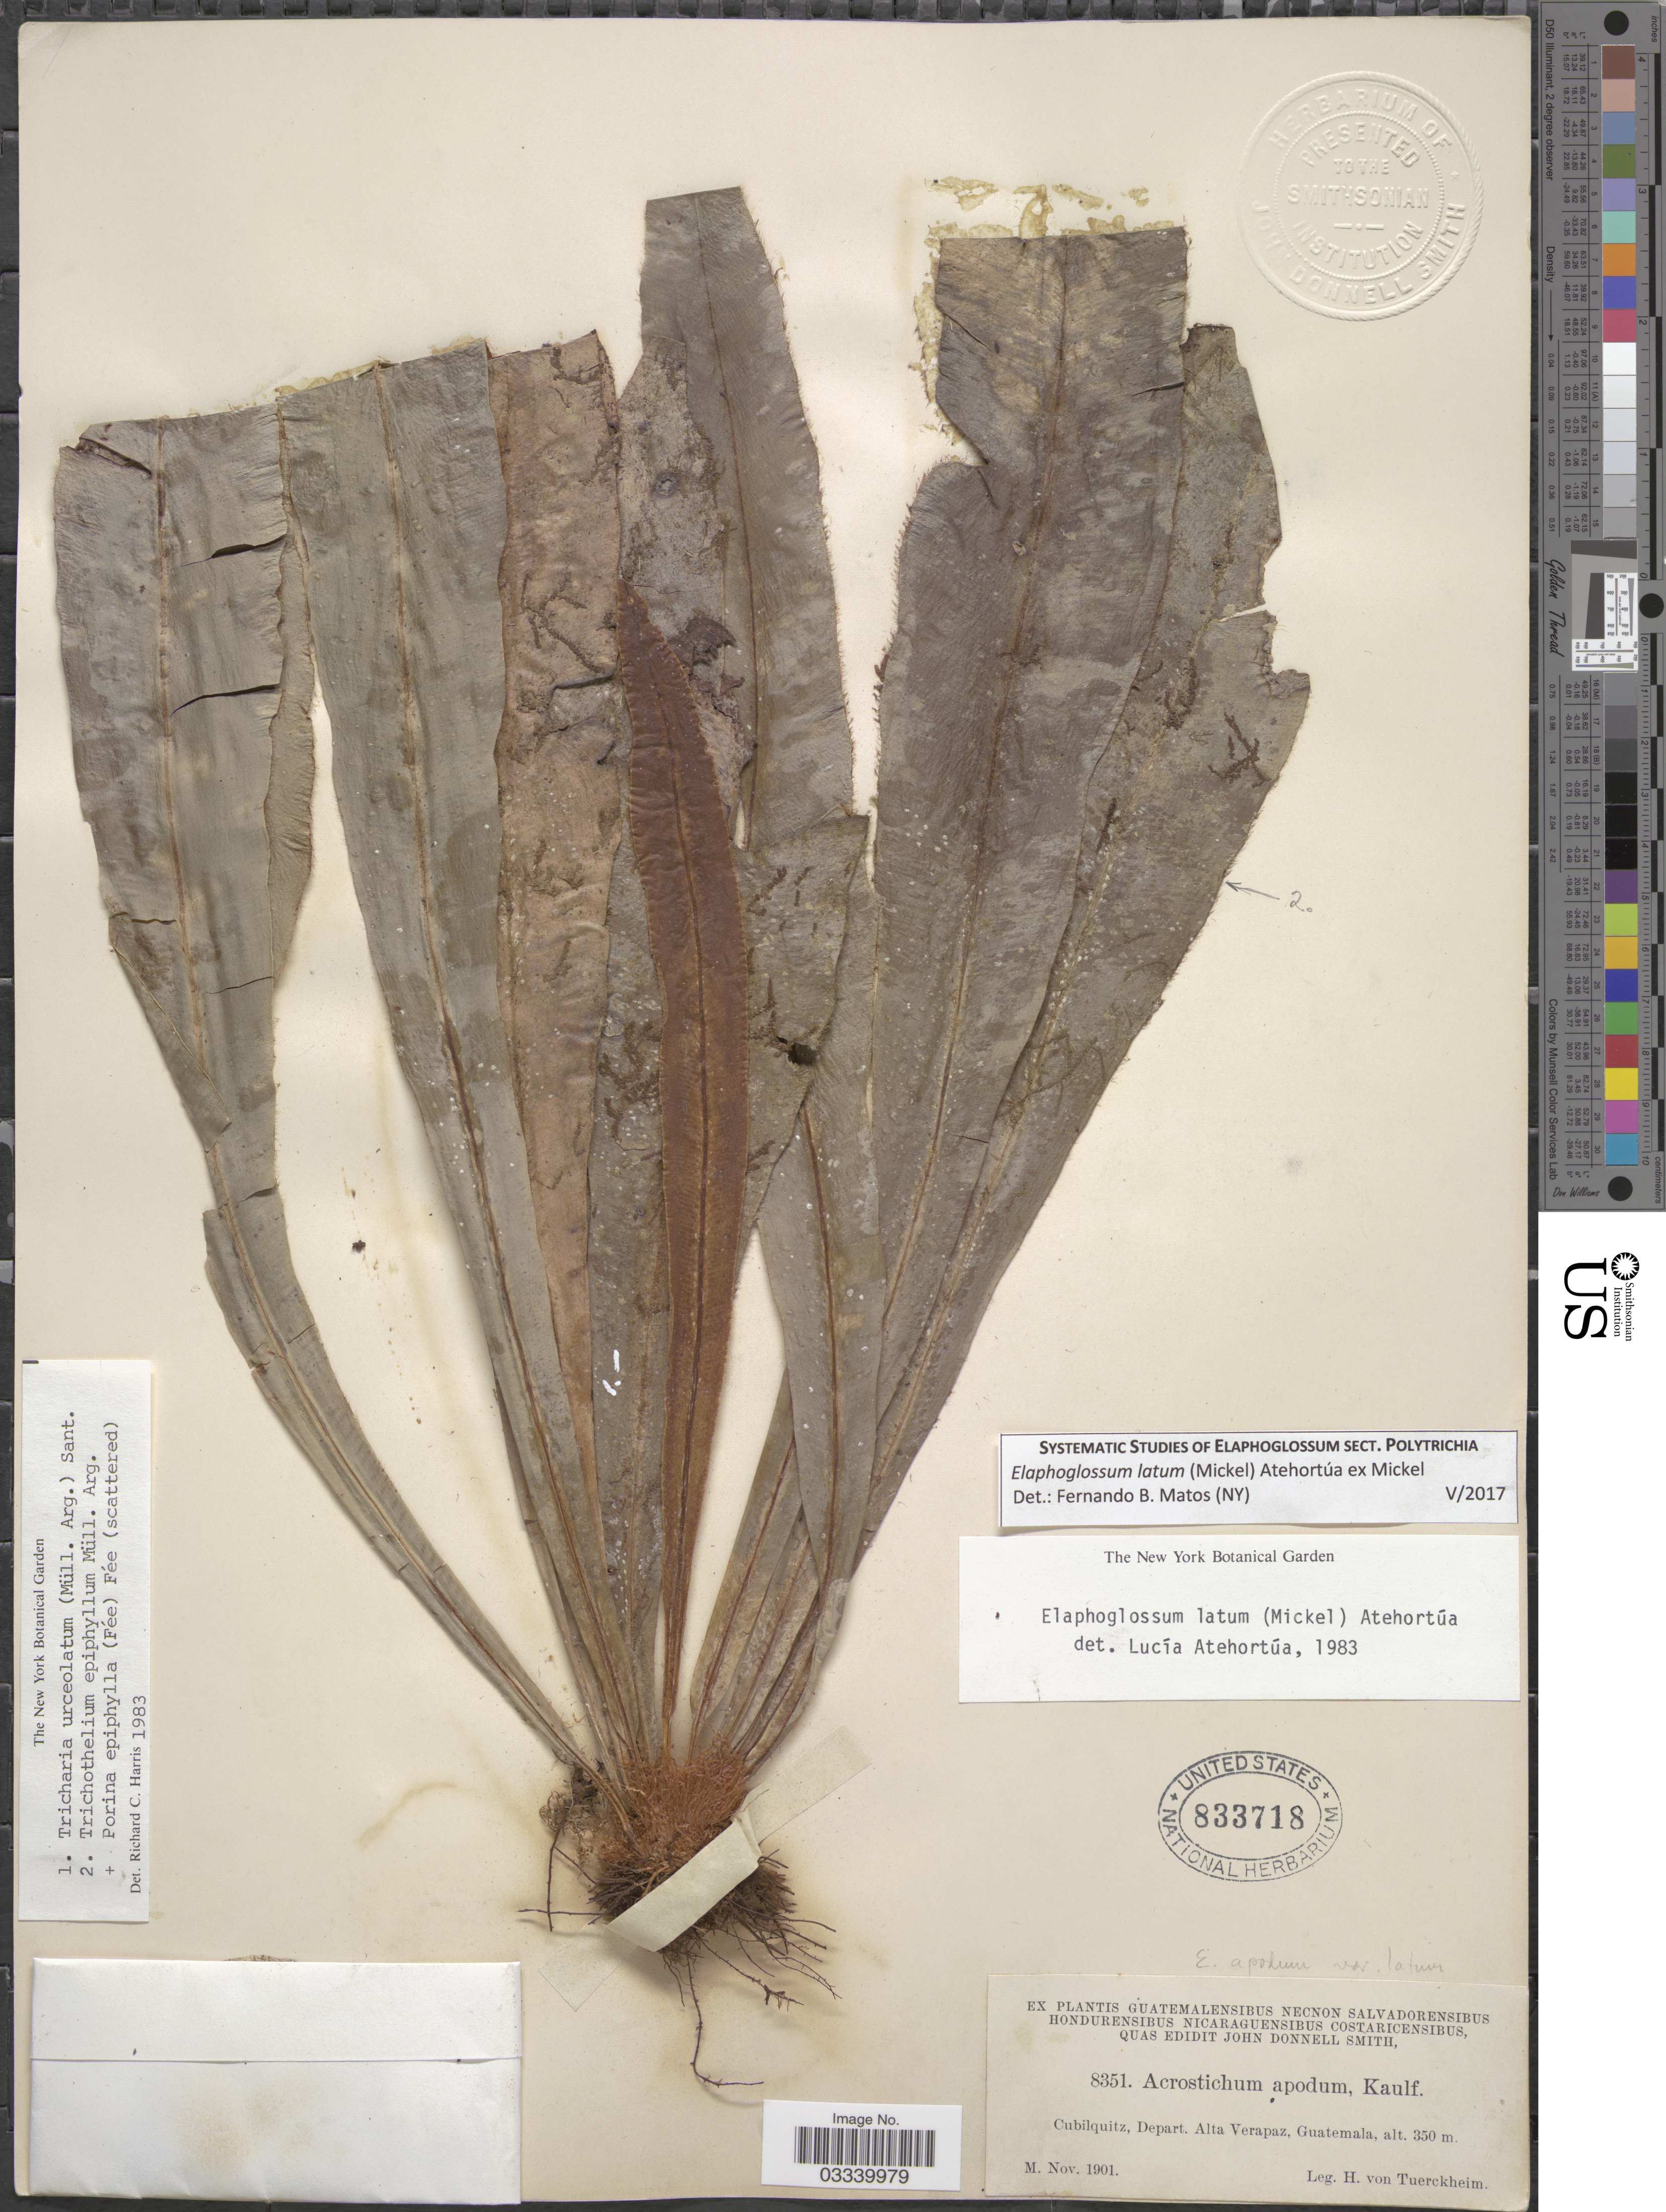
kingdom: Plantae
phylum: Tracheophyta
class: Polypodiopsida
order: Polypodiales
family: Dryopteridaceae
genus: Elaphoglossum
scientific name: Elaphoglossum latum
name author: (Mickel) Atehortúa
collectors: H. von Tuerckheim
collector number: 8351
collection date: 1901-11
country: Guatemala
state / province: Alta Verapaz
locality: Cubilquitz, Depart. Alta Verapaz.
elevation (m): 350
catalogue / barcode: US 833718